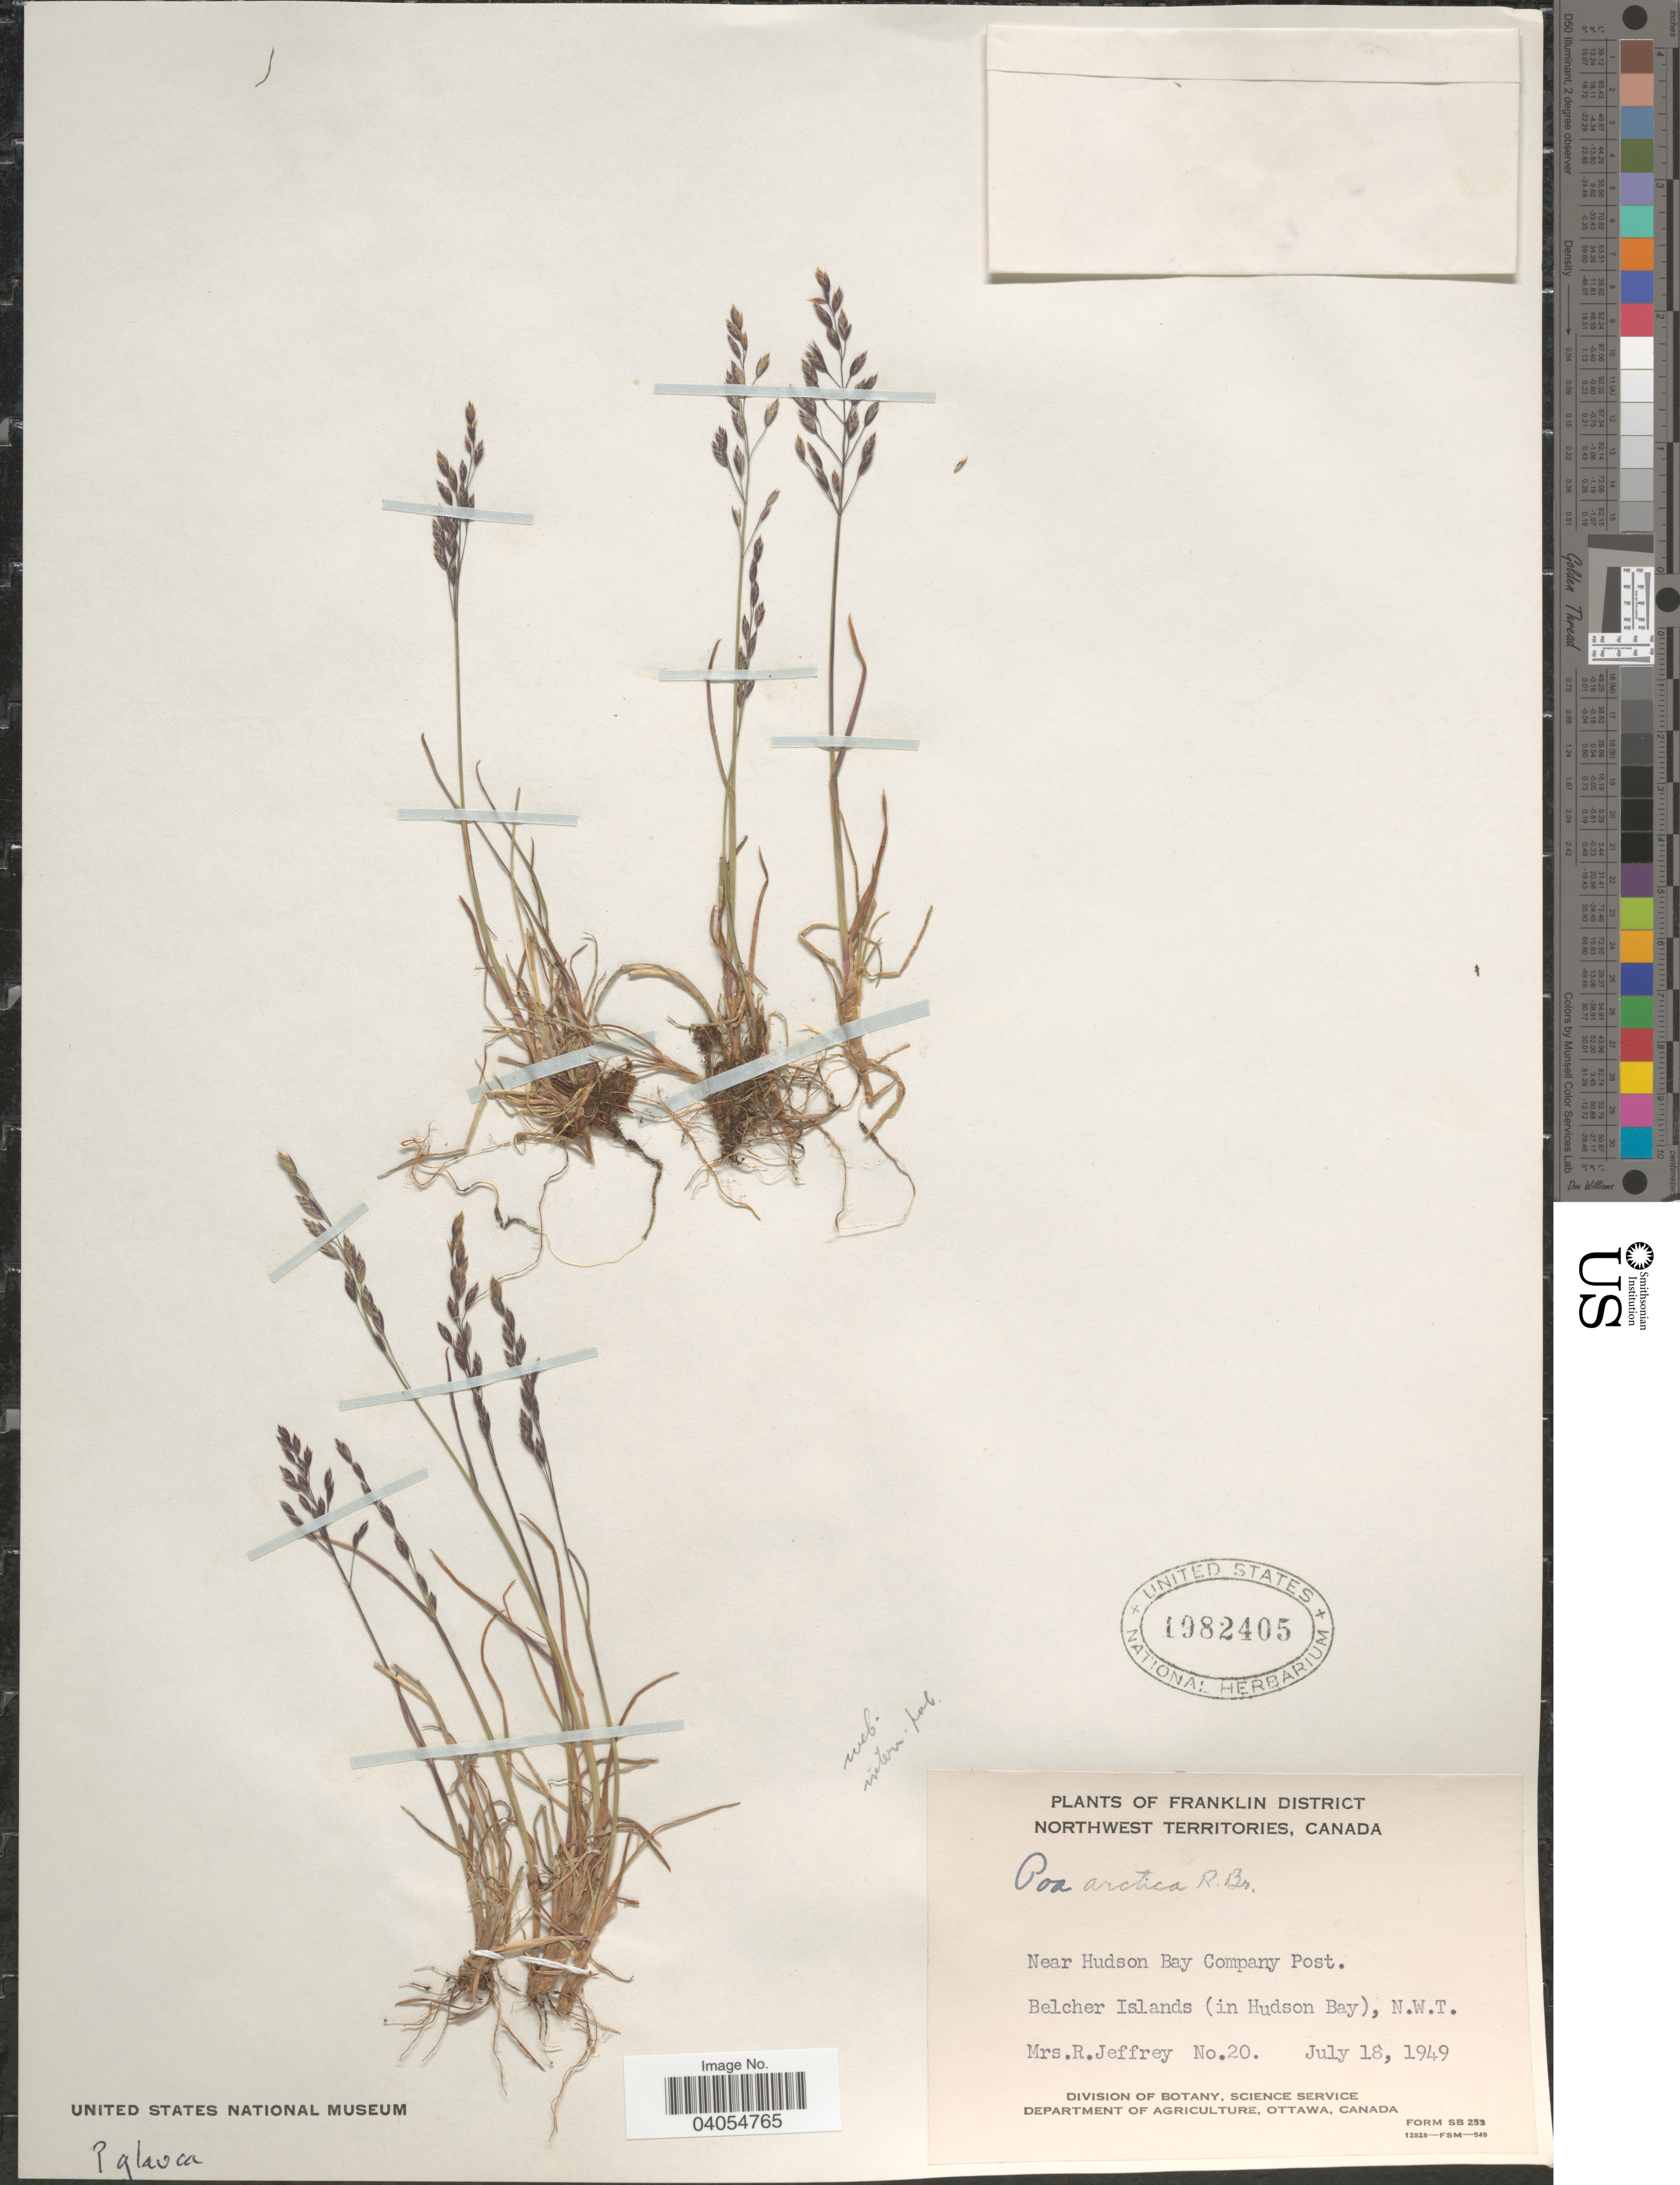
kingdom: Plantae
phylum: Tracheophyta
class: Liliopsida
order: Poales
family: Poaceae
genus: Poa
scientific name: Poa arctica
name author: R. Br.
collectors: R. Jeffrey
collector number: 20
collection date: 1949-07-18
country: Canada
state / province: Northwest Territories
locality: Franklin District. Near Hudson Bay Company Post. Belcher Islands (in Hudson Bay).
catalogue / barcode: US 1982405